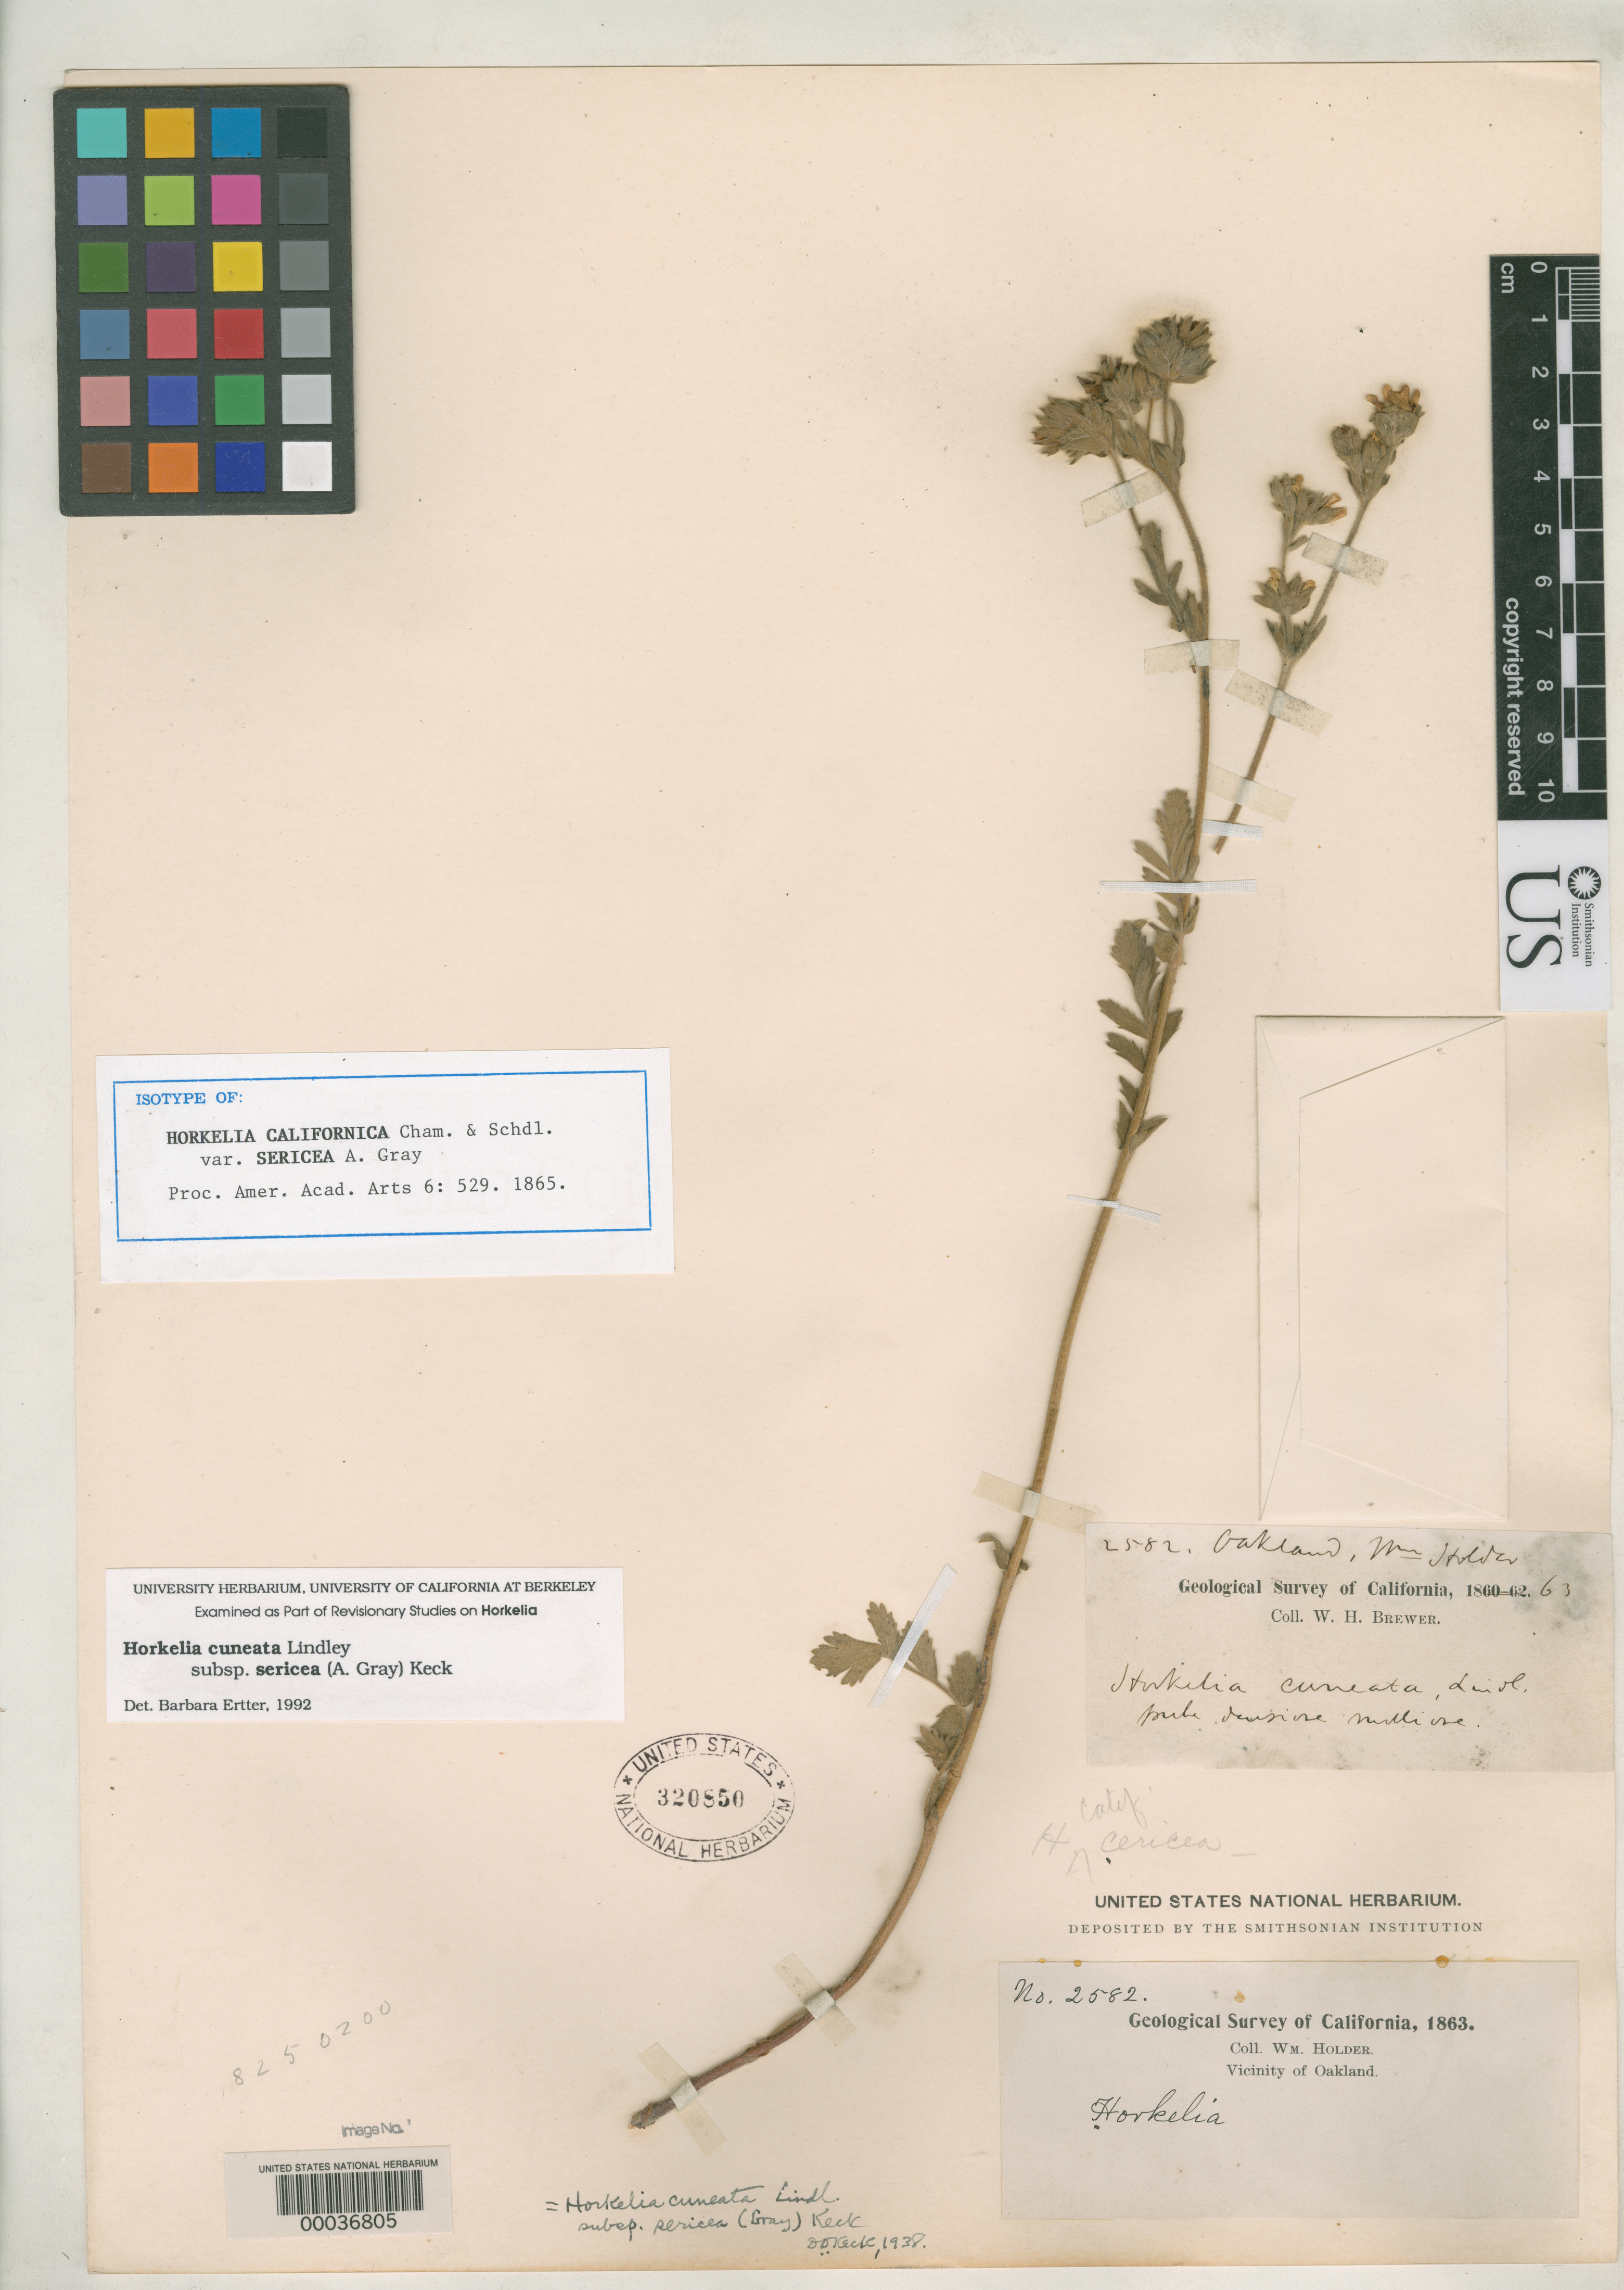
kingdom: Plantae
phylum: Tracheophyta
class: Magnoliopsida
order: Rosales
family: Rosaceae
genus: Horkelia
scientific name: Horkelia californica var. sericea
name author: A. Gray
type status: Isotype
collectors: W. Holder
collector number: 2582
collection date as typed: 1863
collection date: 1863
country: United States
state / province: California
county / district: Alameda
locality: Oakland.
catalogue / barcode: US 320850